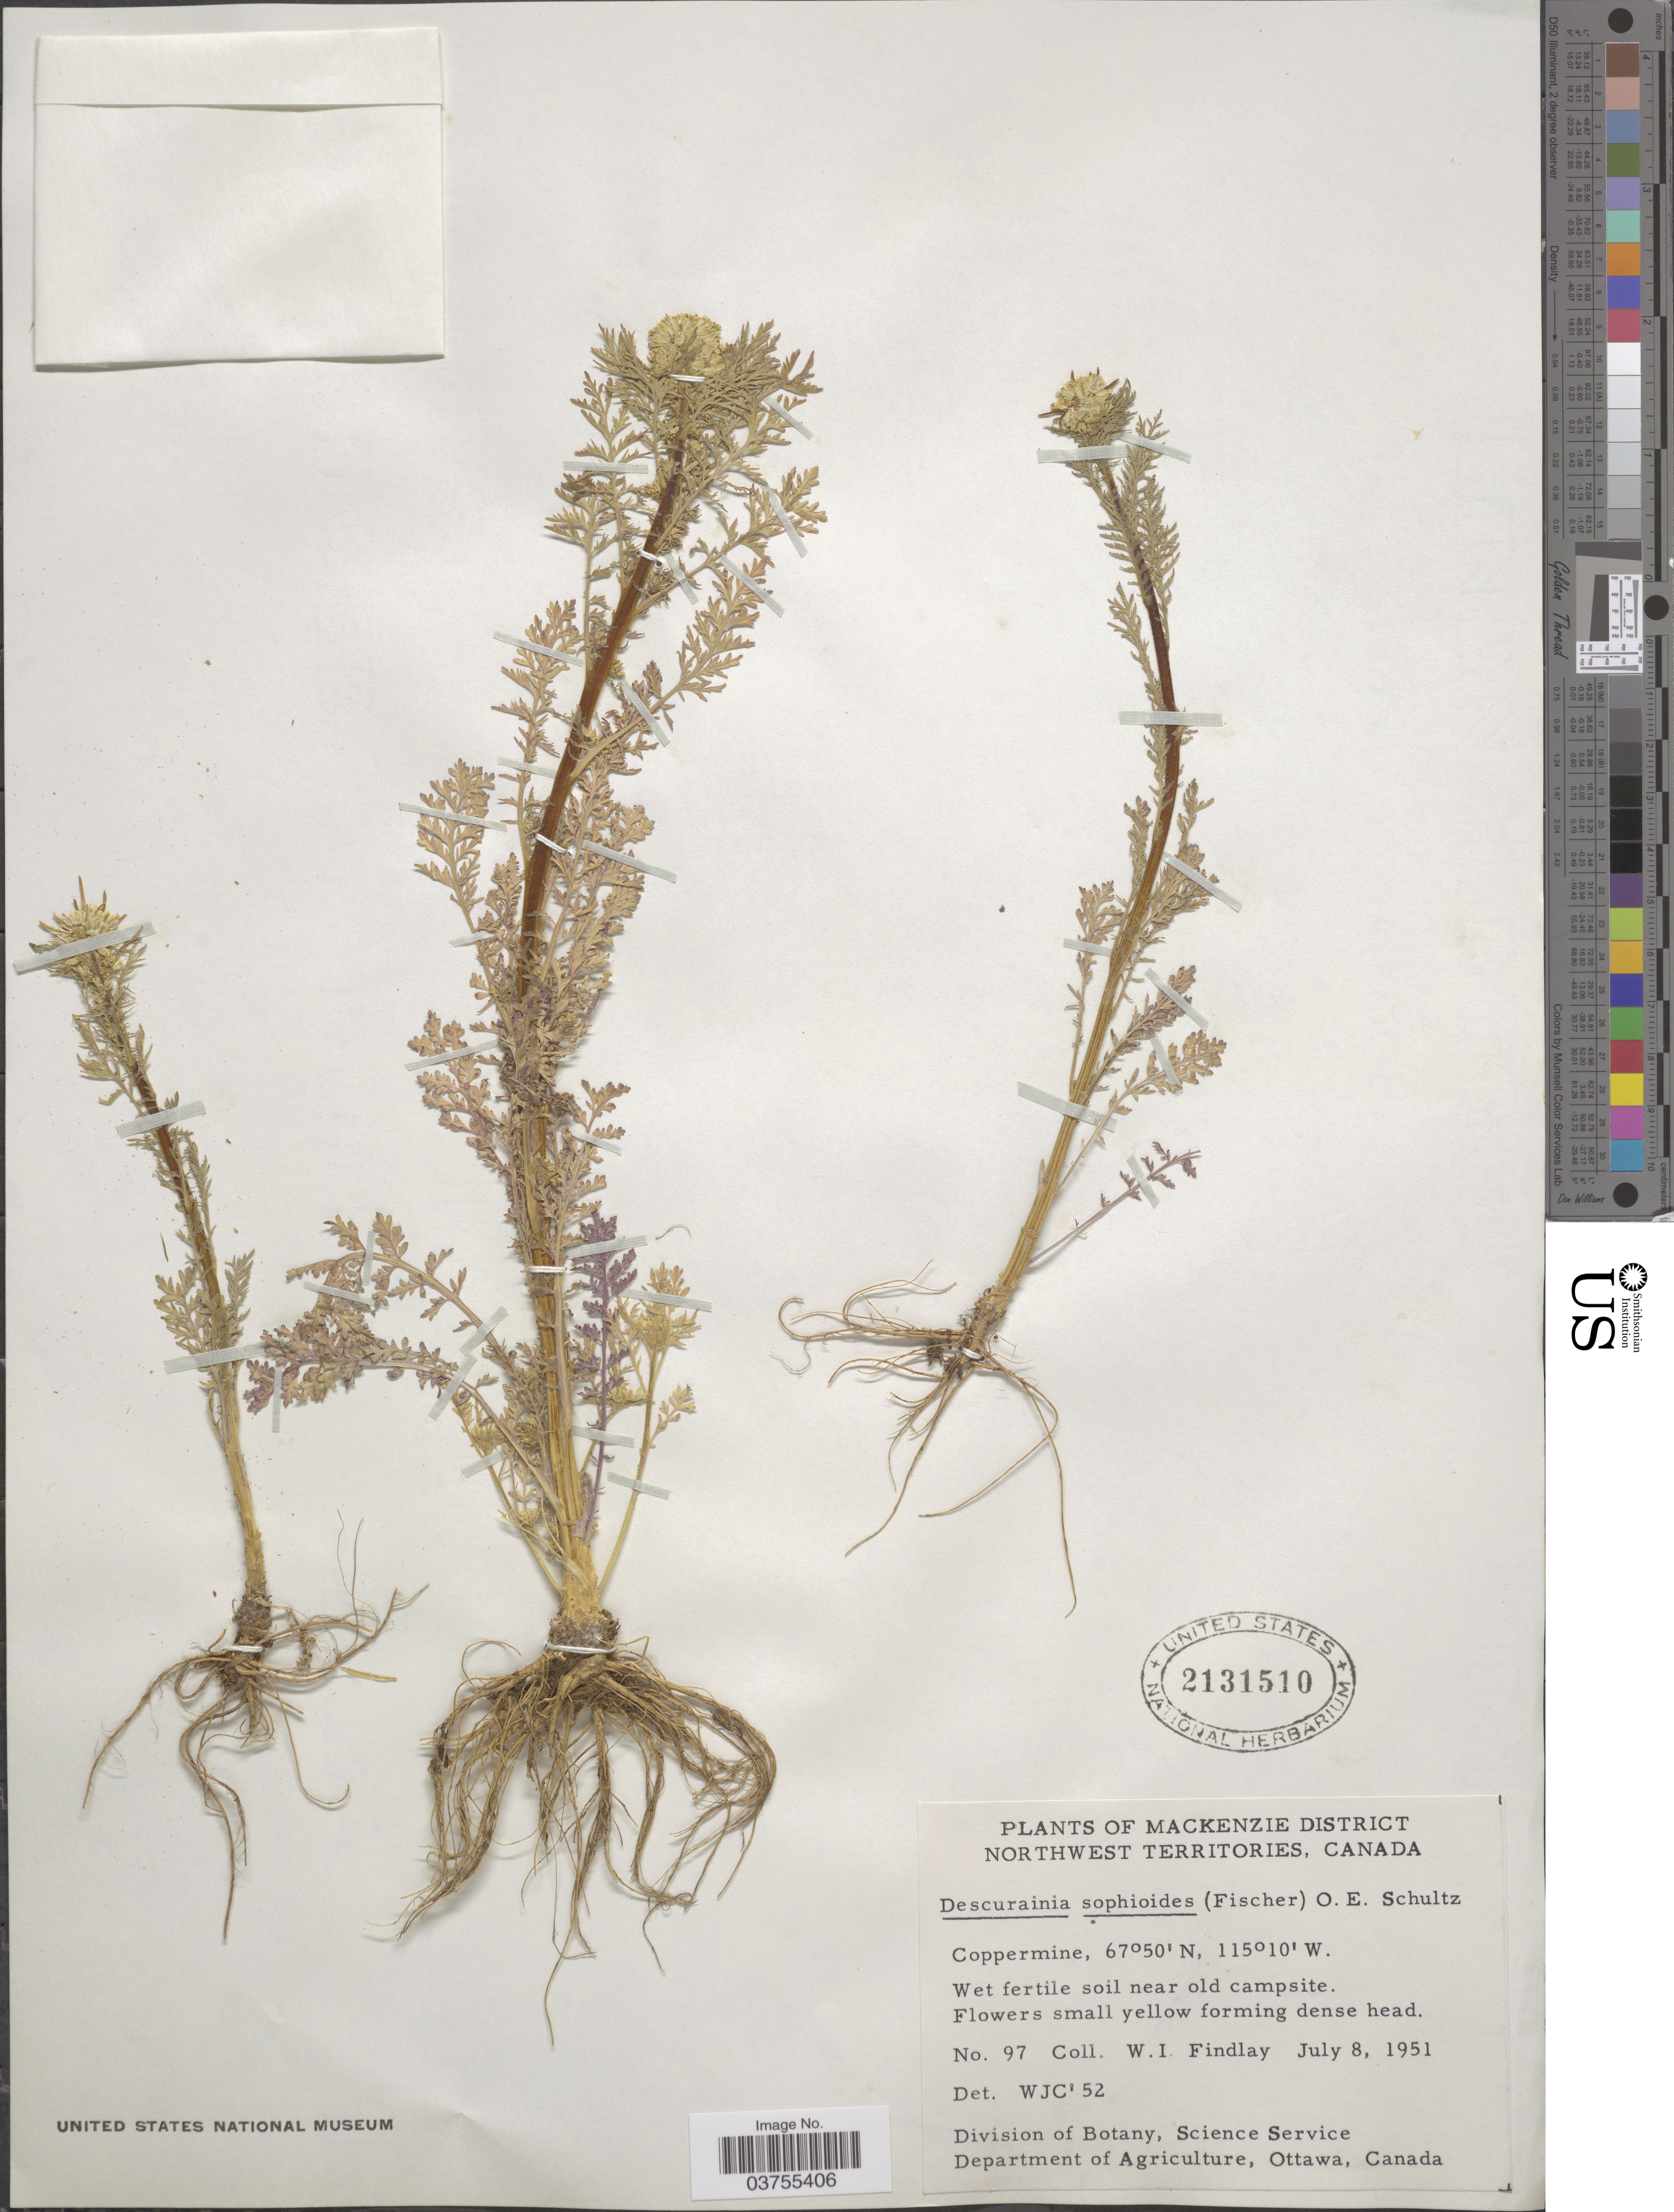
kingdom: Plantae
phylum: Tracheophyta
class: Magnoliopsida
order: Brassicales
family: Brassicaceae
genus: Descurainia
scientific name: Descurainia sophioides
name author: (Fisch.) O.E. Schultz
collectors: W. Findlay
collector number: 97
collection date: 1951-07-08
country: Canada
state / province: Northwest Territories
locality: Mackenzie District. Coppermine.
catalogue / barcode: US 2131510